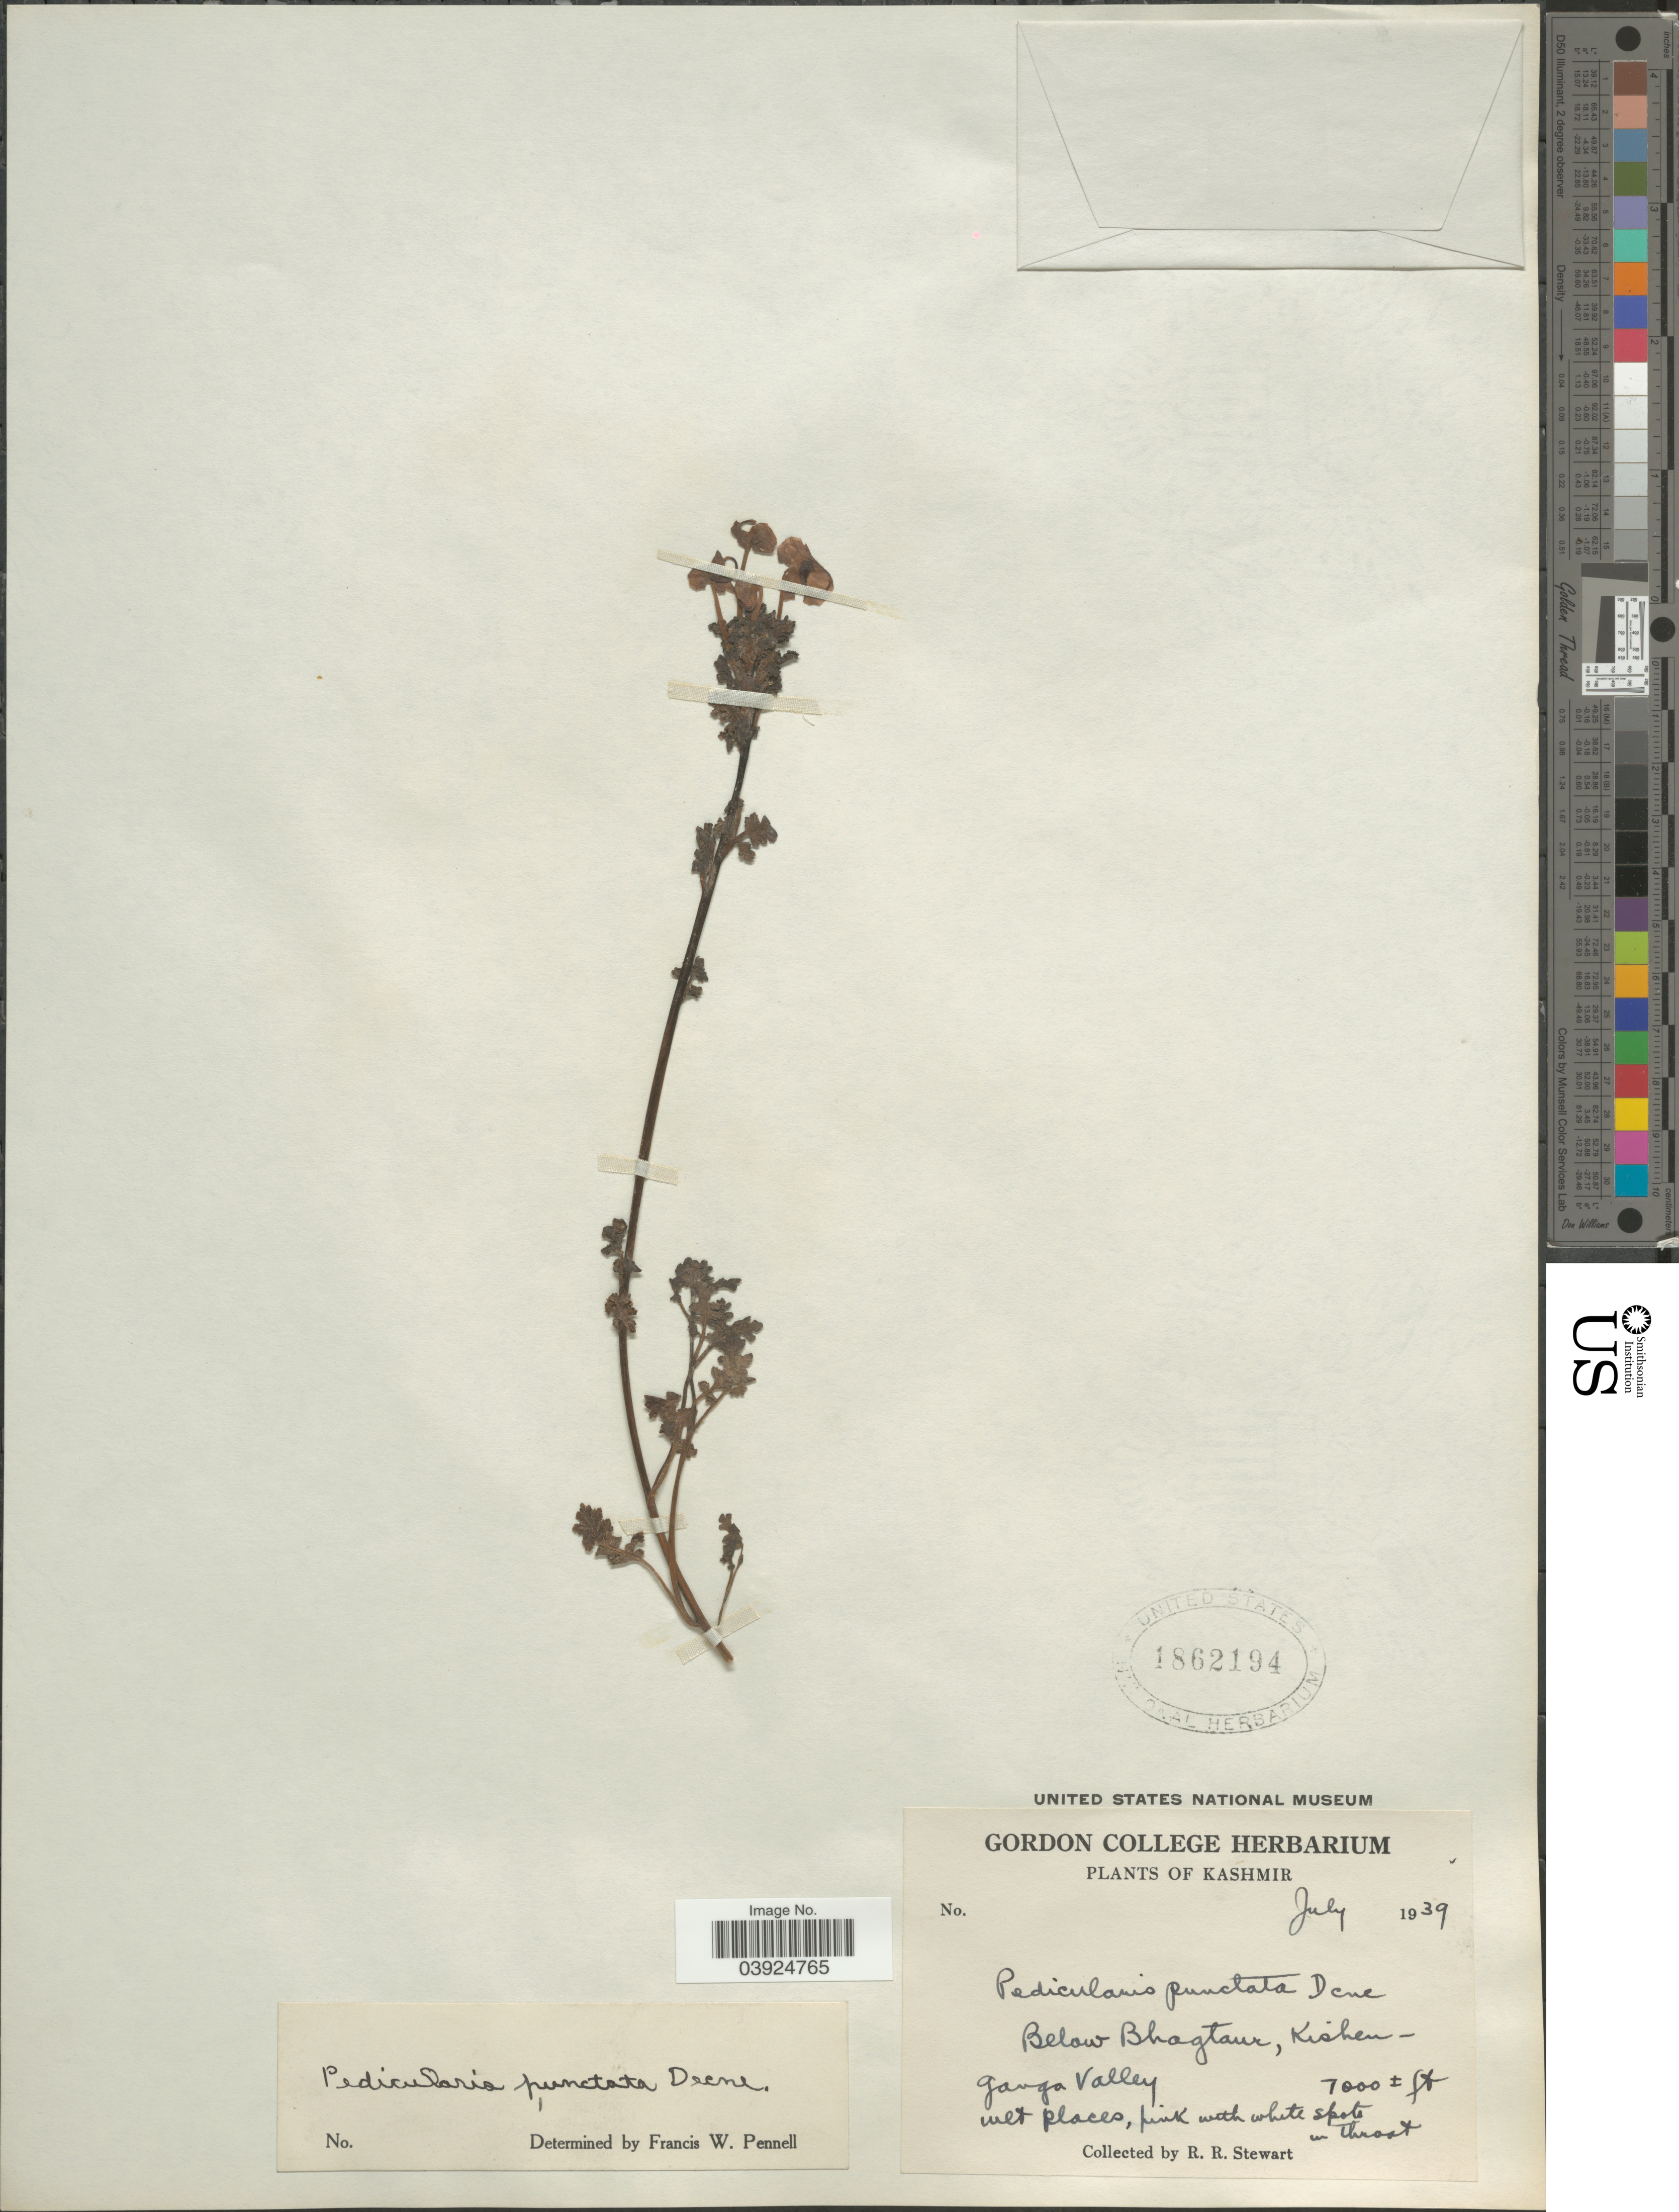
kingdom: Plantae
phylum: Tracheophyta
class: Magnoliopsida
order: Lamiales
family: Orobanchaceae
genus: Pedicularis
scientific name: Pedicularis punctata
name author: Decne.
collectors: R. Stewart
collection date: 1939-07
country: India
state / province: Jammu and Kashmir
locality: Kashmir. Below Bhagtaur, Kishenganga Valley.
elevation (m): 2134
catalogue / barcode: US 1862194